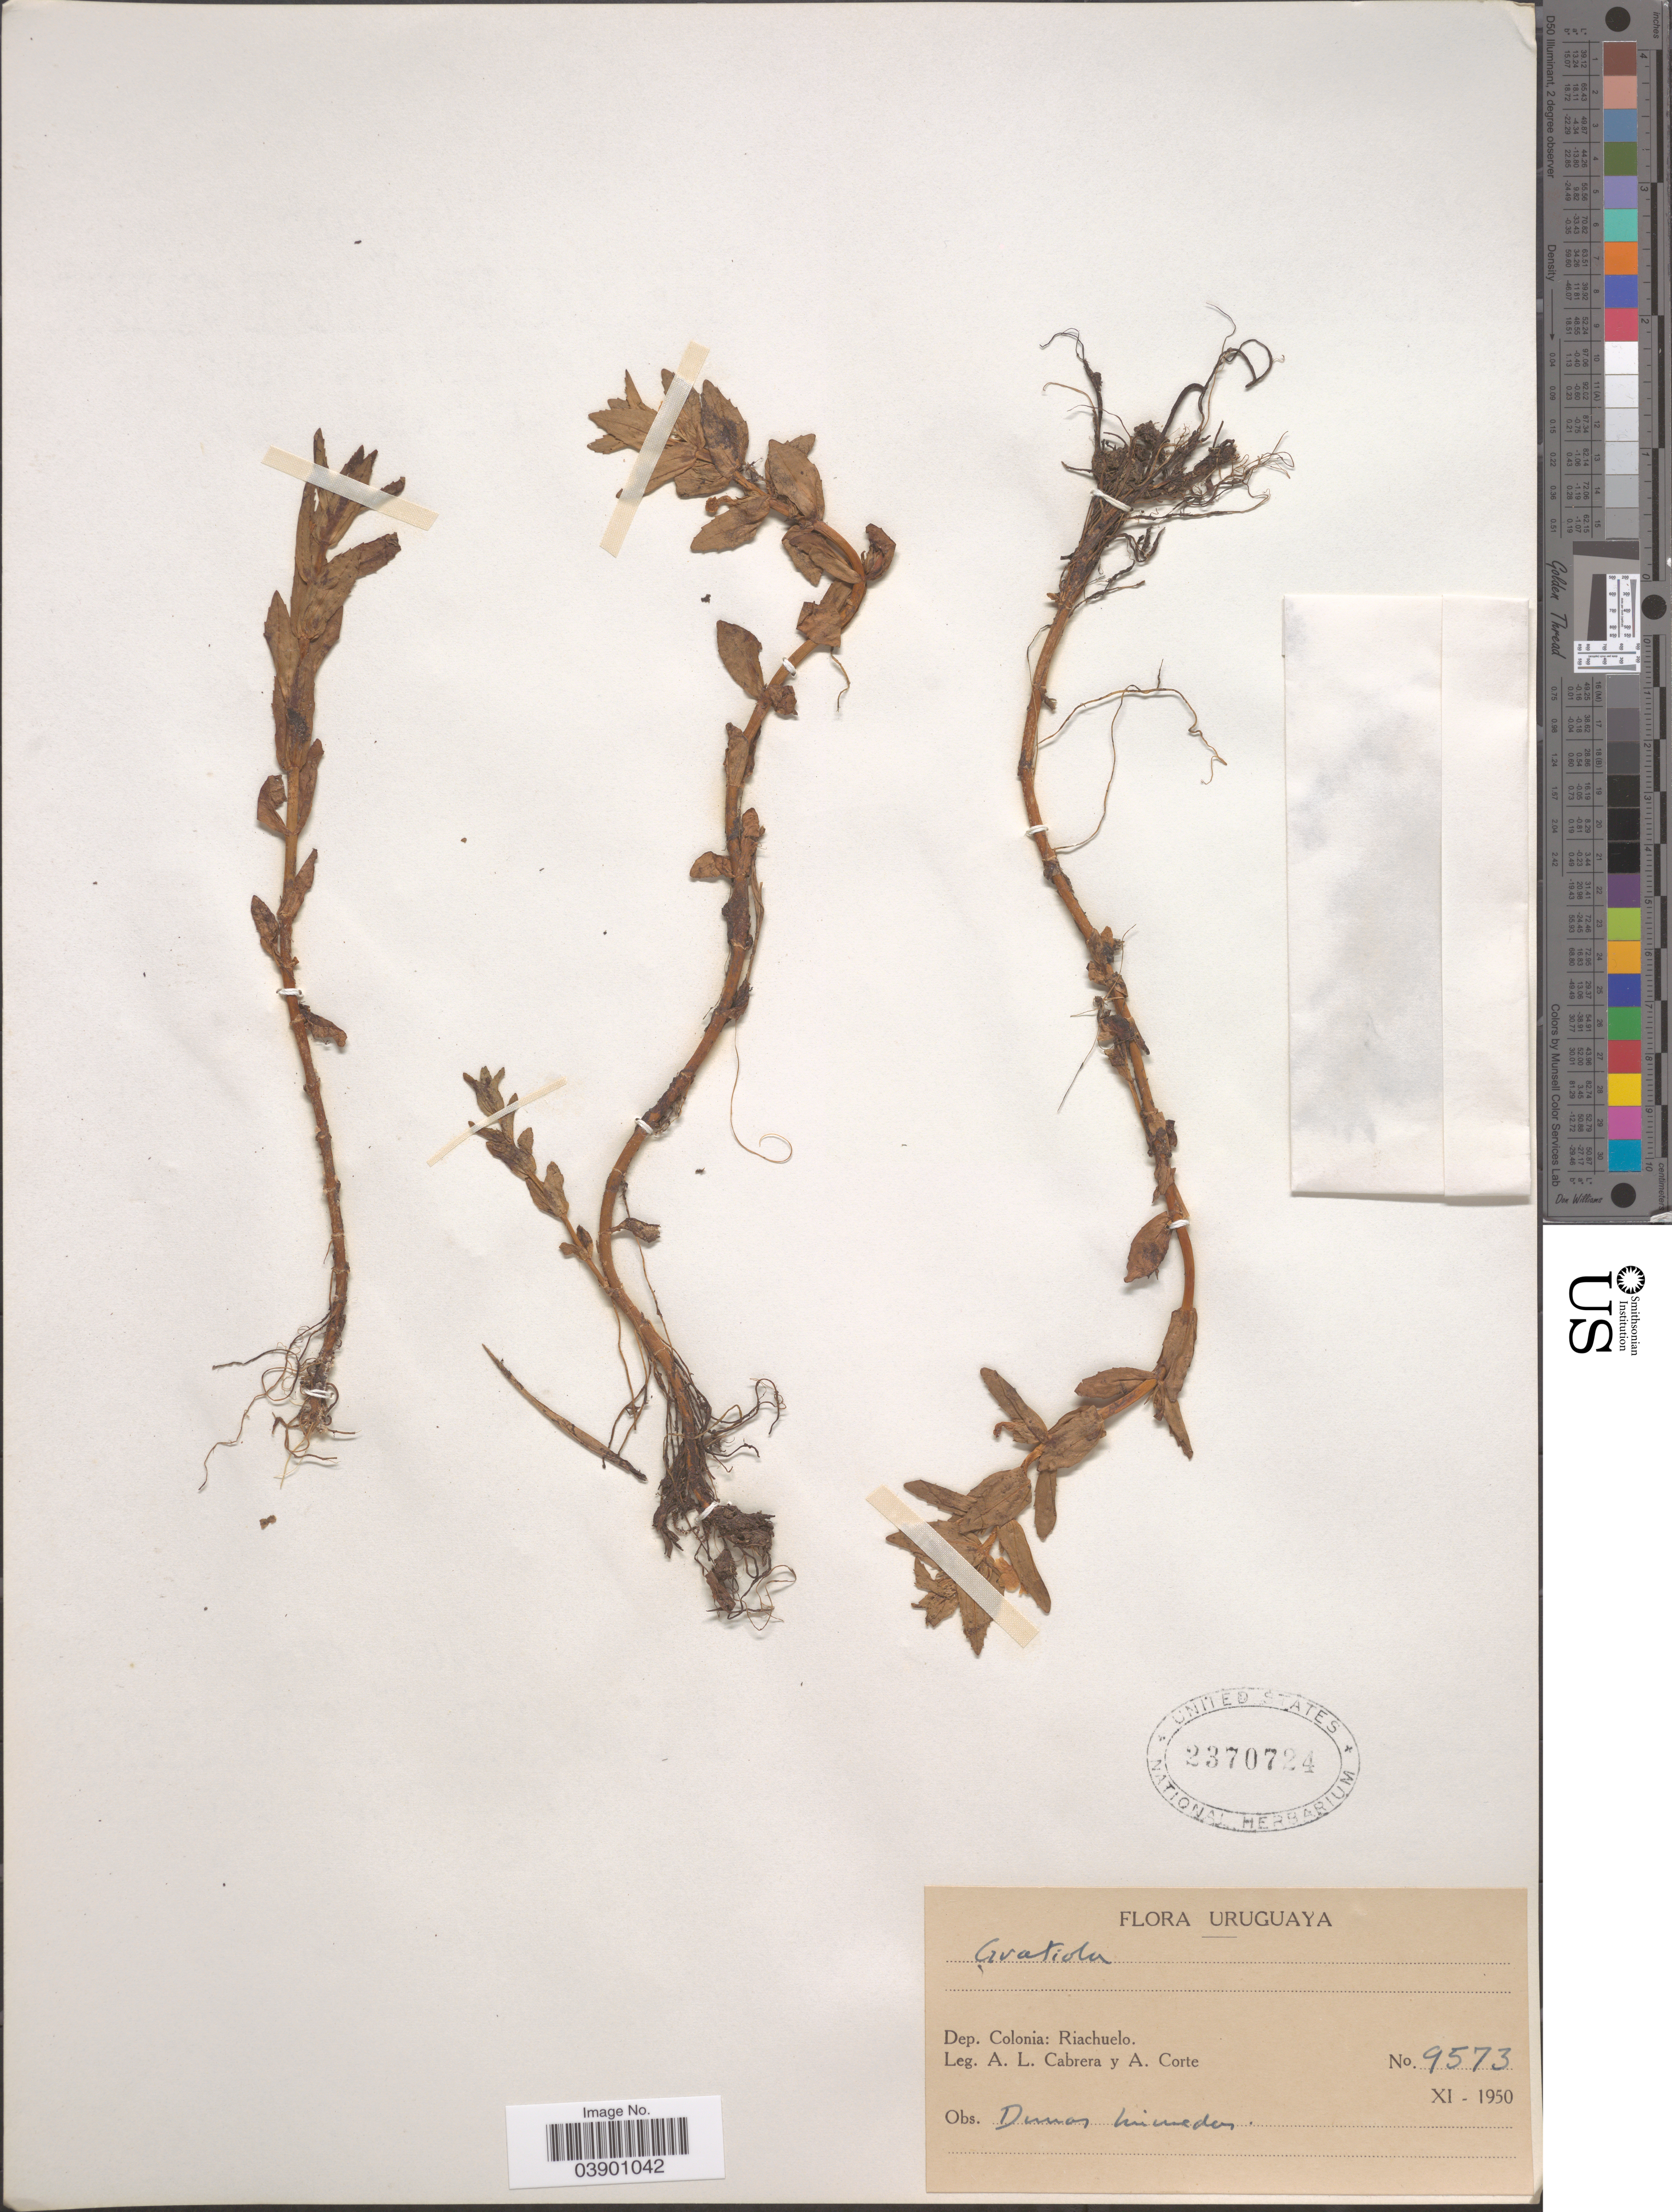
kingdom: Plantae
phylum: Tracheophyta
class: Magnoliopsida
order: Lamiales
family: Plantaginaceae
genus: Gratiola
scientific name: Gratiola sp.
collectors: A. L. Cabrera & A. Corte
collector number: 9573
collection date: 1950-11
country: Uruguay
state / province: Colonia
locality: Dep. Colonia: Riachuelo.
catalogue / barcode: US 2370724